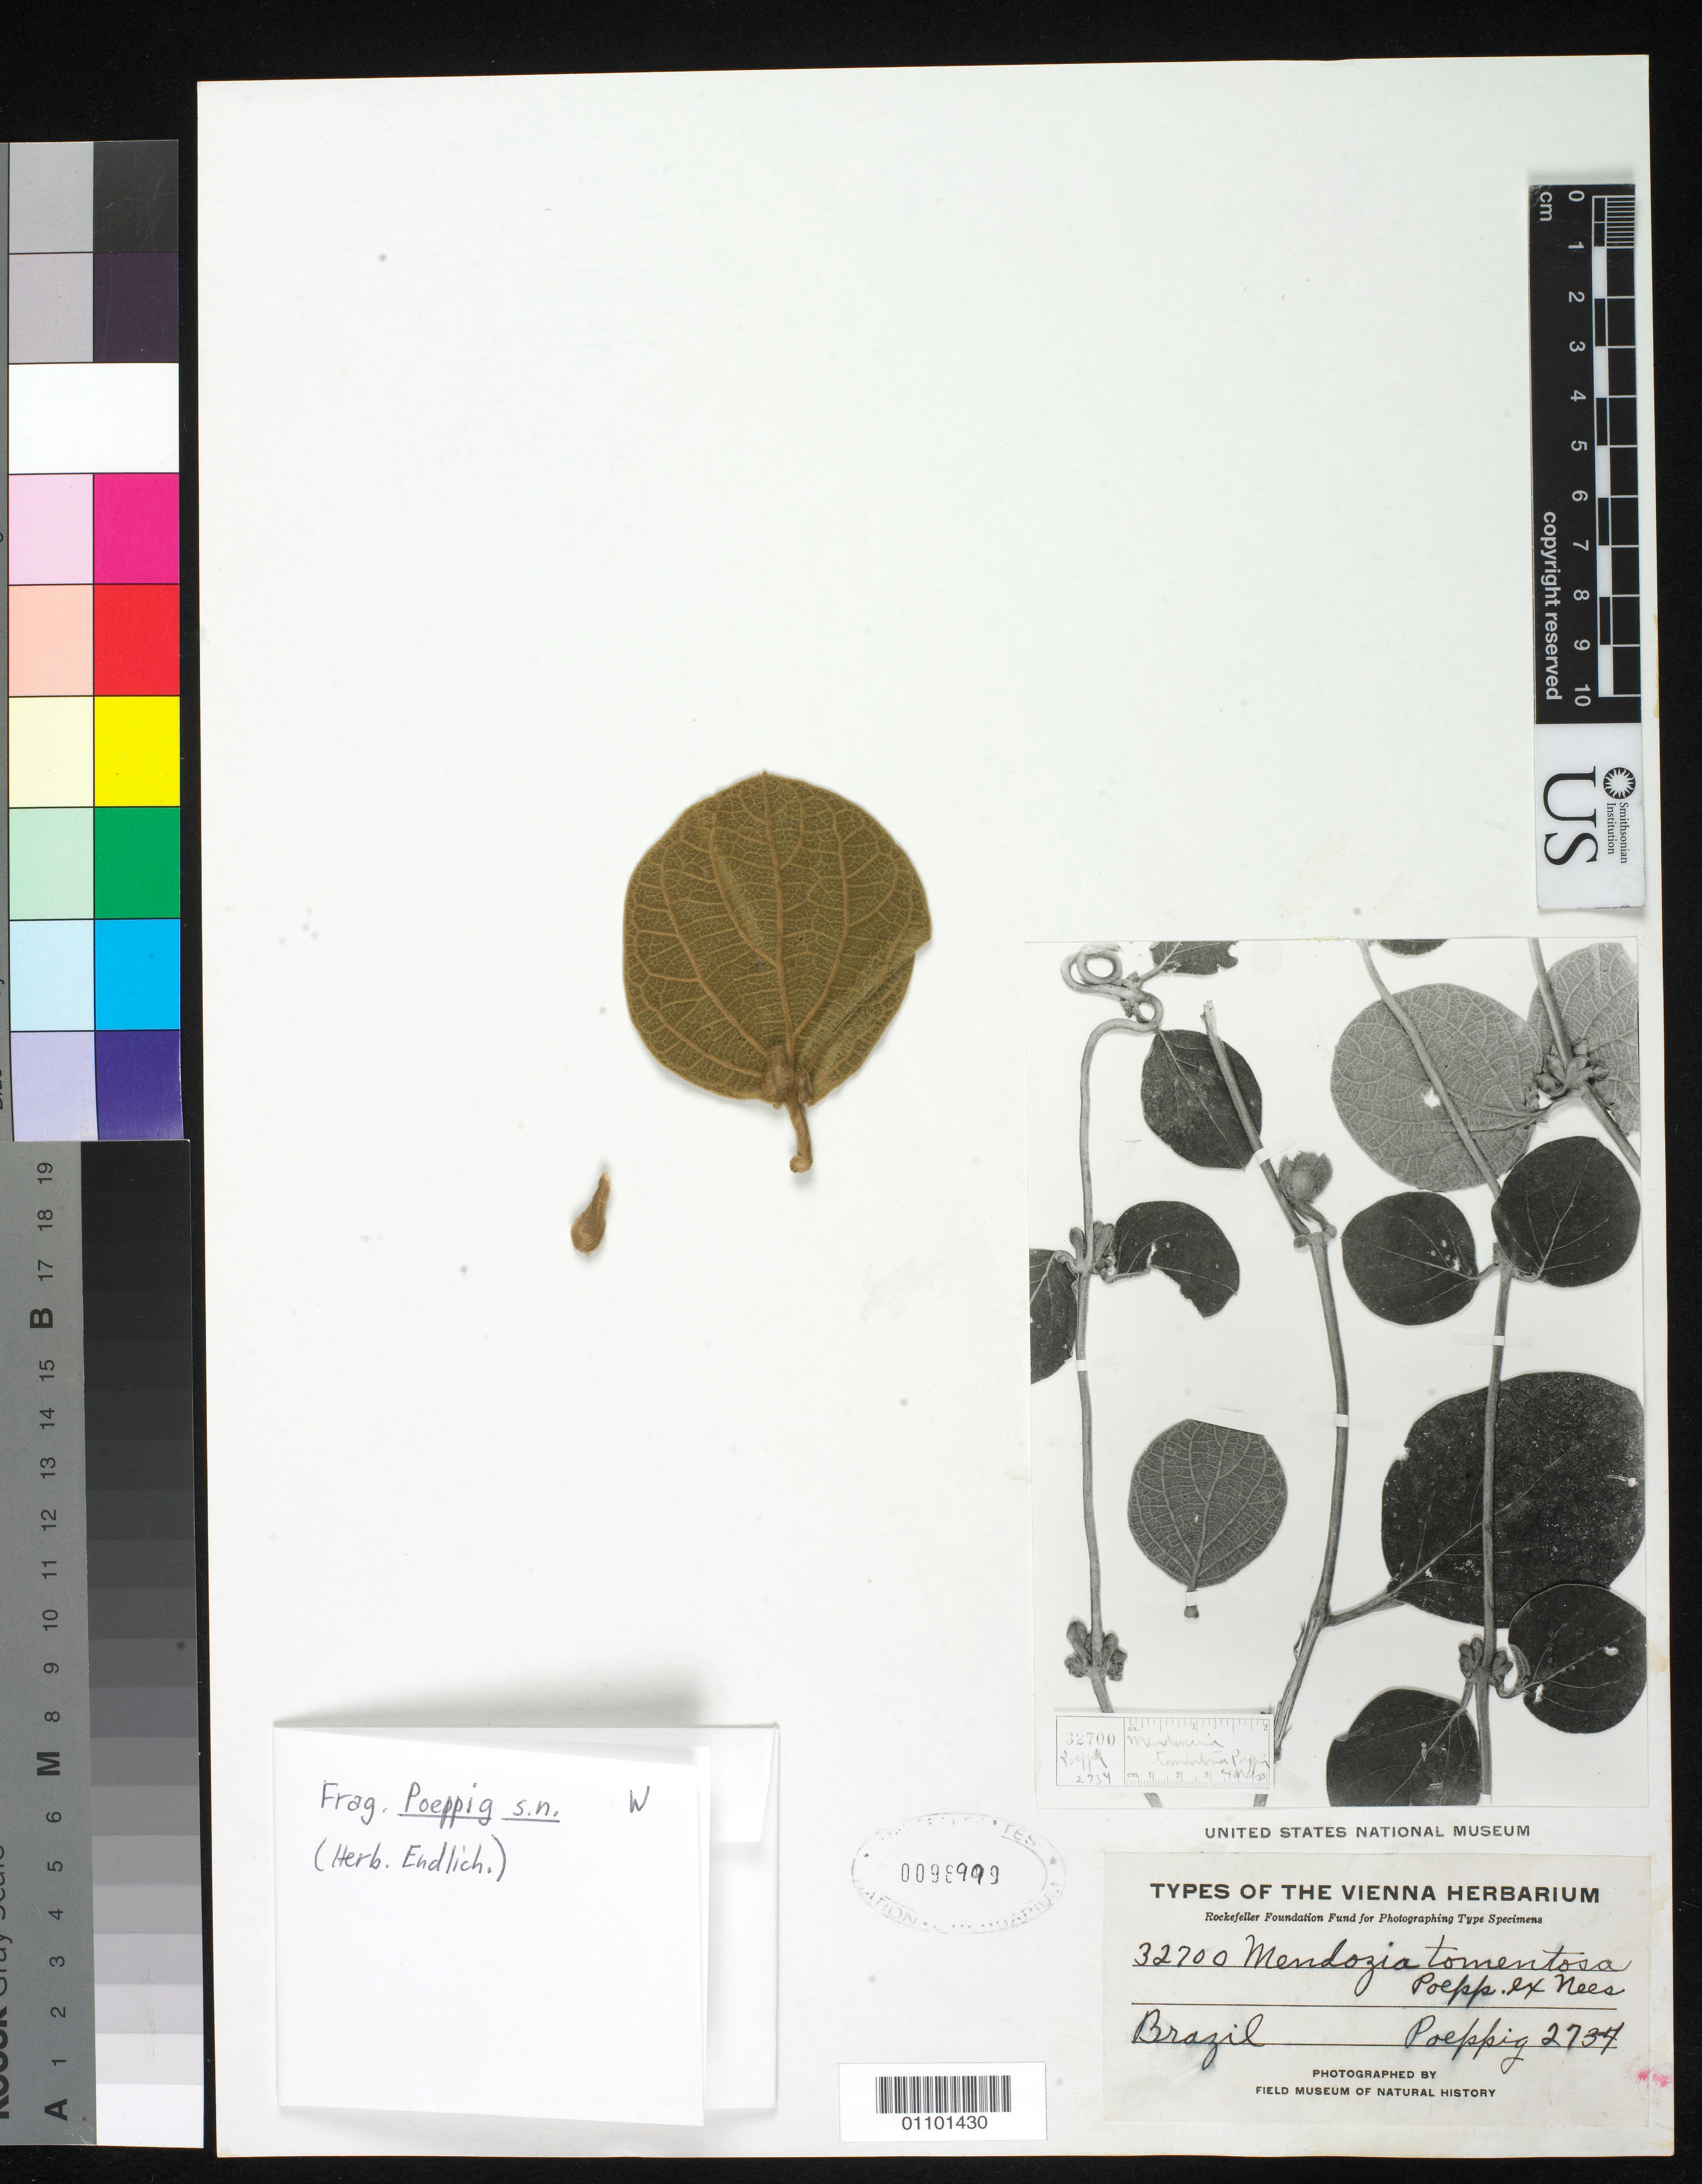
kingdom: Plantae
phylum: Tracheophyta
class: Magnoliopsida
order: Lamiales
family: Acanthaceae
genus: Mendoncia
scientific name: Mendoncia tomentosa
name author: Poepp. ex Nees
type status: Type Collection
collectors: E. F. Poeppig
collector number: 2737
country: Brazil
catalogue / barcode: US 98999